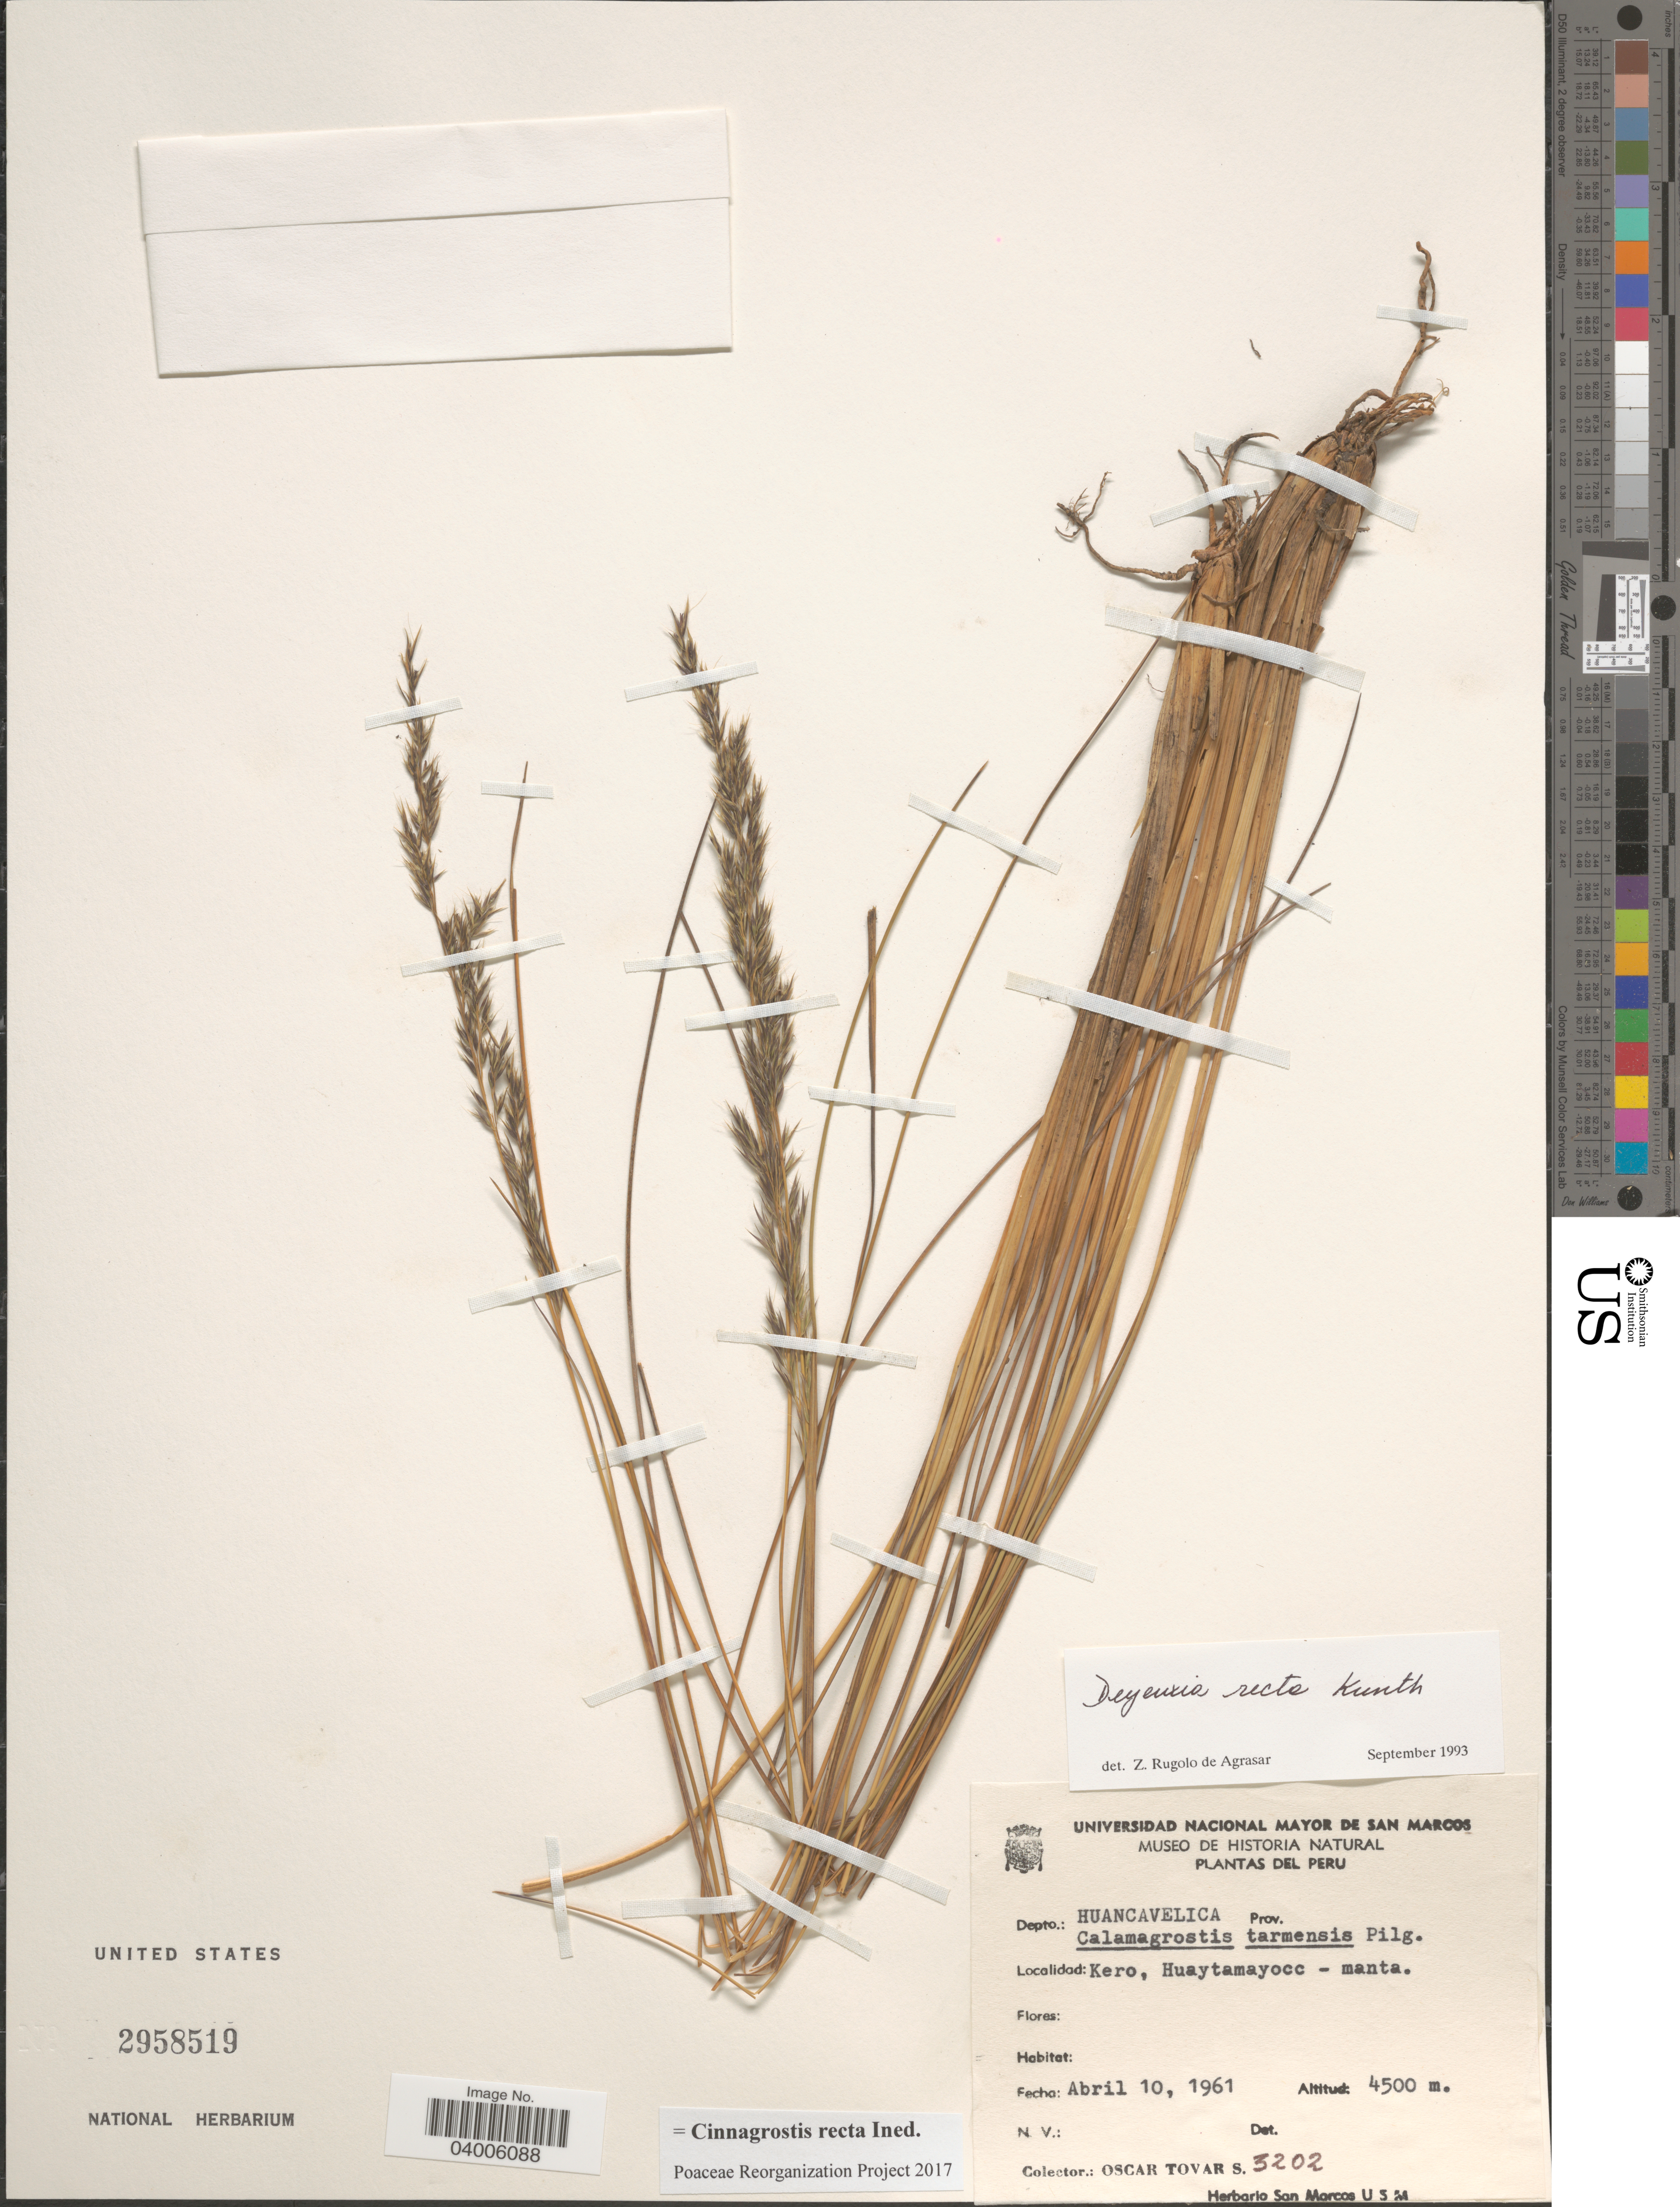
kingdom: Plantae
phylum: Tracheophyta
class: Liliopsida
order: Poales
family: Poaceae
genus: Cinnagrostis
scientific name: Cinnagrostis recta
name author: (Kunth) P.M. Peterson et al.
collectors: Ó. Tovar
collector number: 3202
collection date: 1961-04-10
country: Peru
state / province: Huancavelica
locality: Depto.: Huancavelica. Kero, entre Huaytamayocc- manta.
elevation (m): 4500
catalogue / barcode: US 2958519